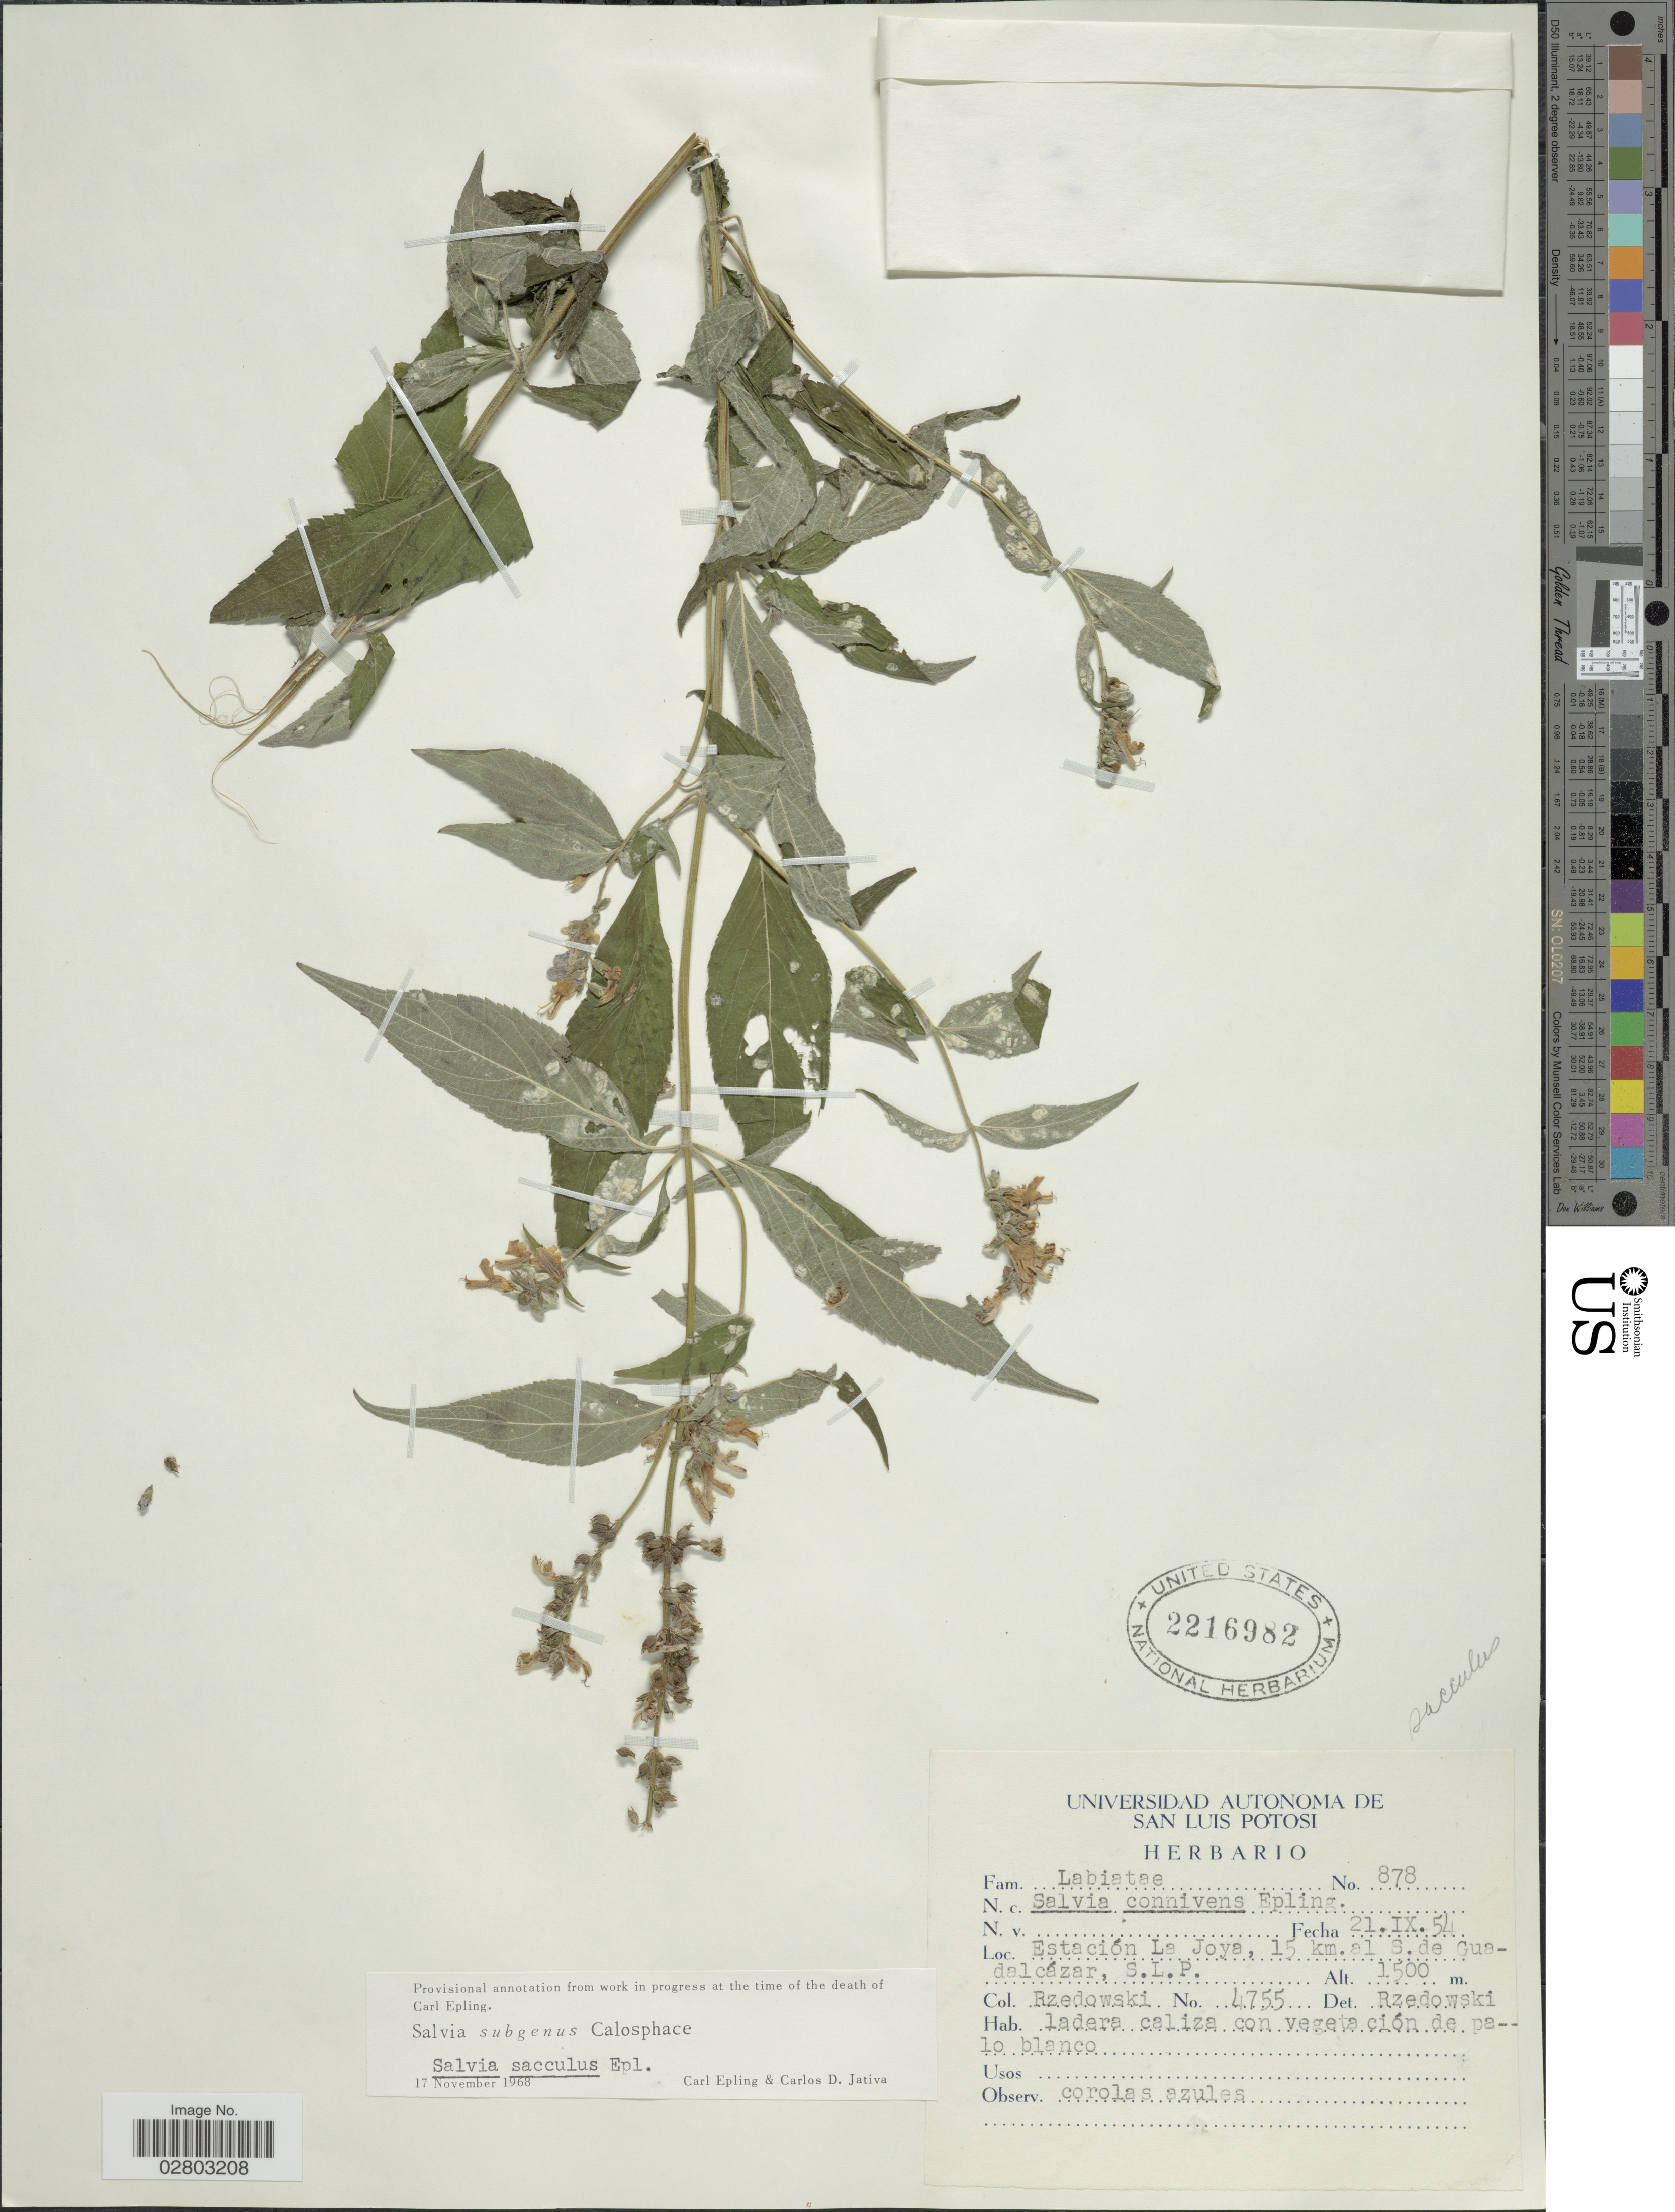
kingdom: Plantae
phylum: Tracheophyta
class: Magnoliopsida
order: Lamiales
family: Lamiaceae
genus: Salvia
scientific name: Salvia sacculus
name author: Epling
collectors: Rzedowski, --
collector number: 4755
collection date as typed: Transcribed d/m/y: 21/9/54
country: Mexico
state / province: San Luis Potosí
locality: Estación La Joya, 15 km. al S. de Guadalcázar.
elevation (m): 1500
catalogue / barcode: US 2216982